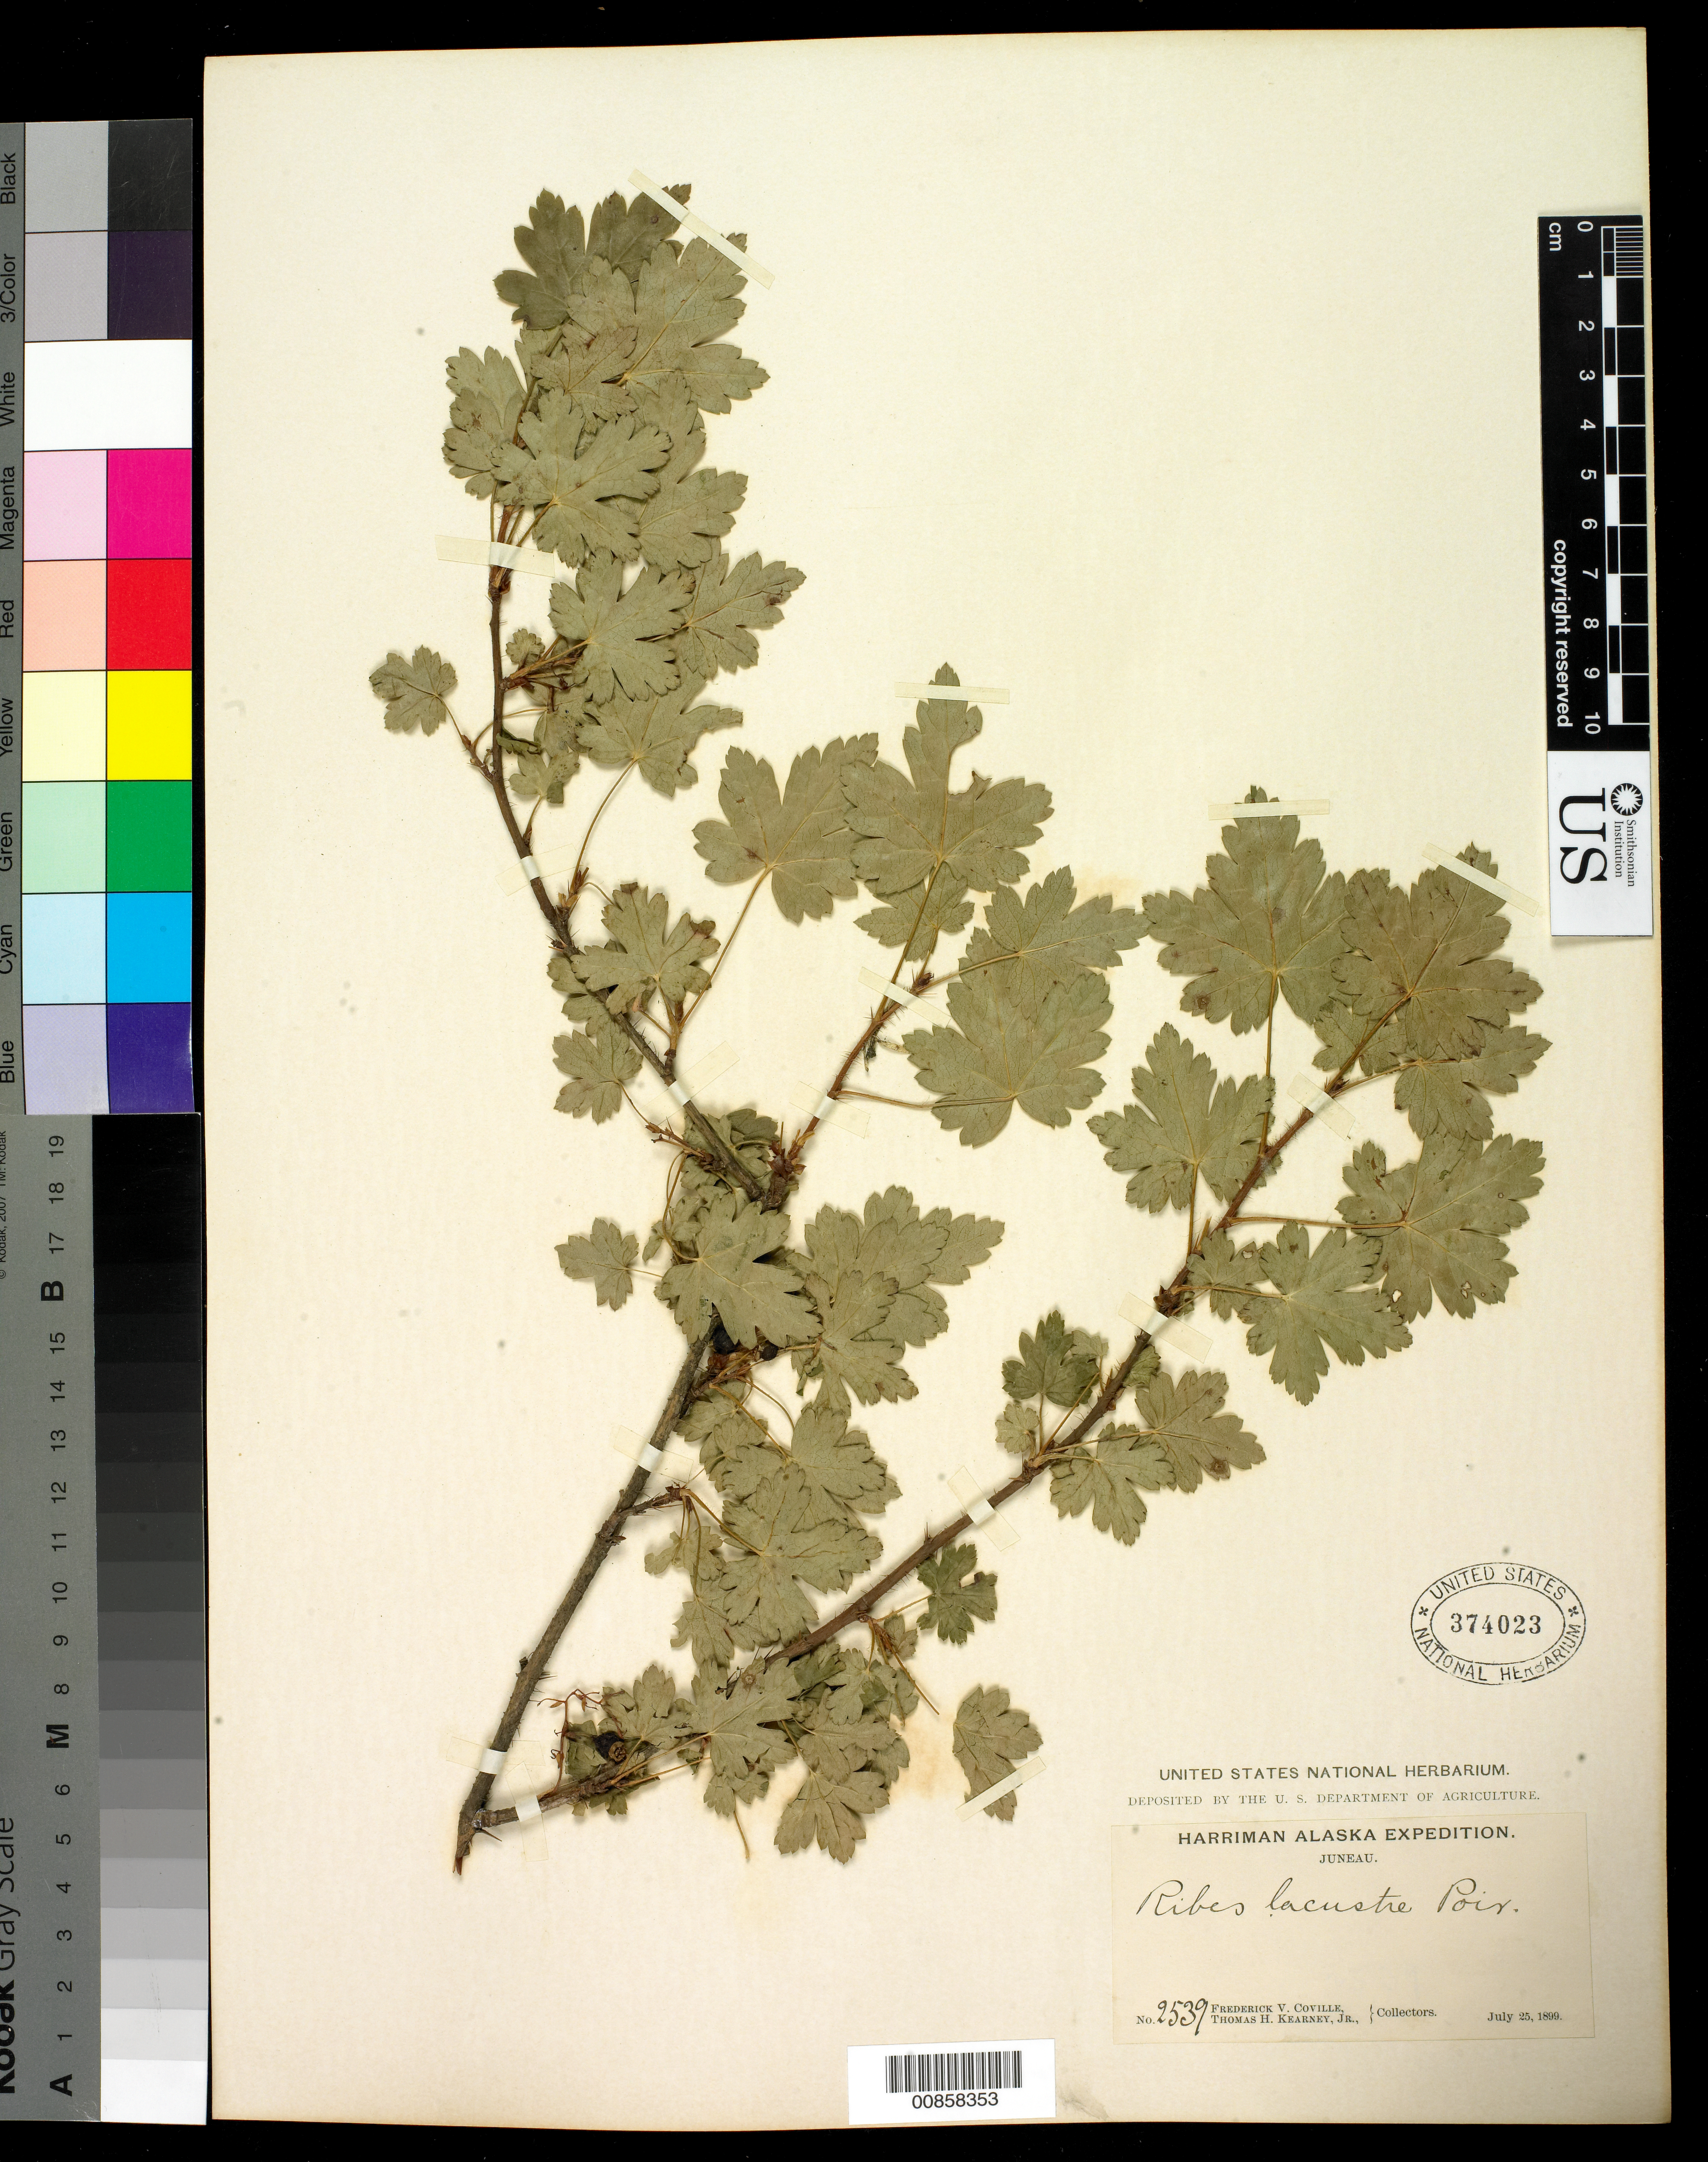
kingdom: Plantae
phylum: Tracheophyta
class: Magnoliopsida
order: Saxifragales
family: Grossulariaceae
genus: Ribes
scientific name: Ribes lacustre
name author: (Pers.) Poir.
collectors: F. V. Coville & T. H. Kearney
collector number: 2539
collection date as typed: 25 Jul 1899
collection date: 1899-07-25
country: United States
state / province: Alaska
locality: Juneau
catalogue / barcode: US 374023